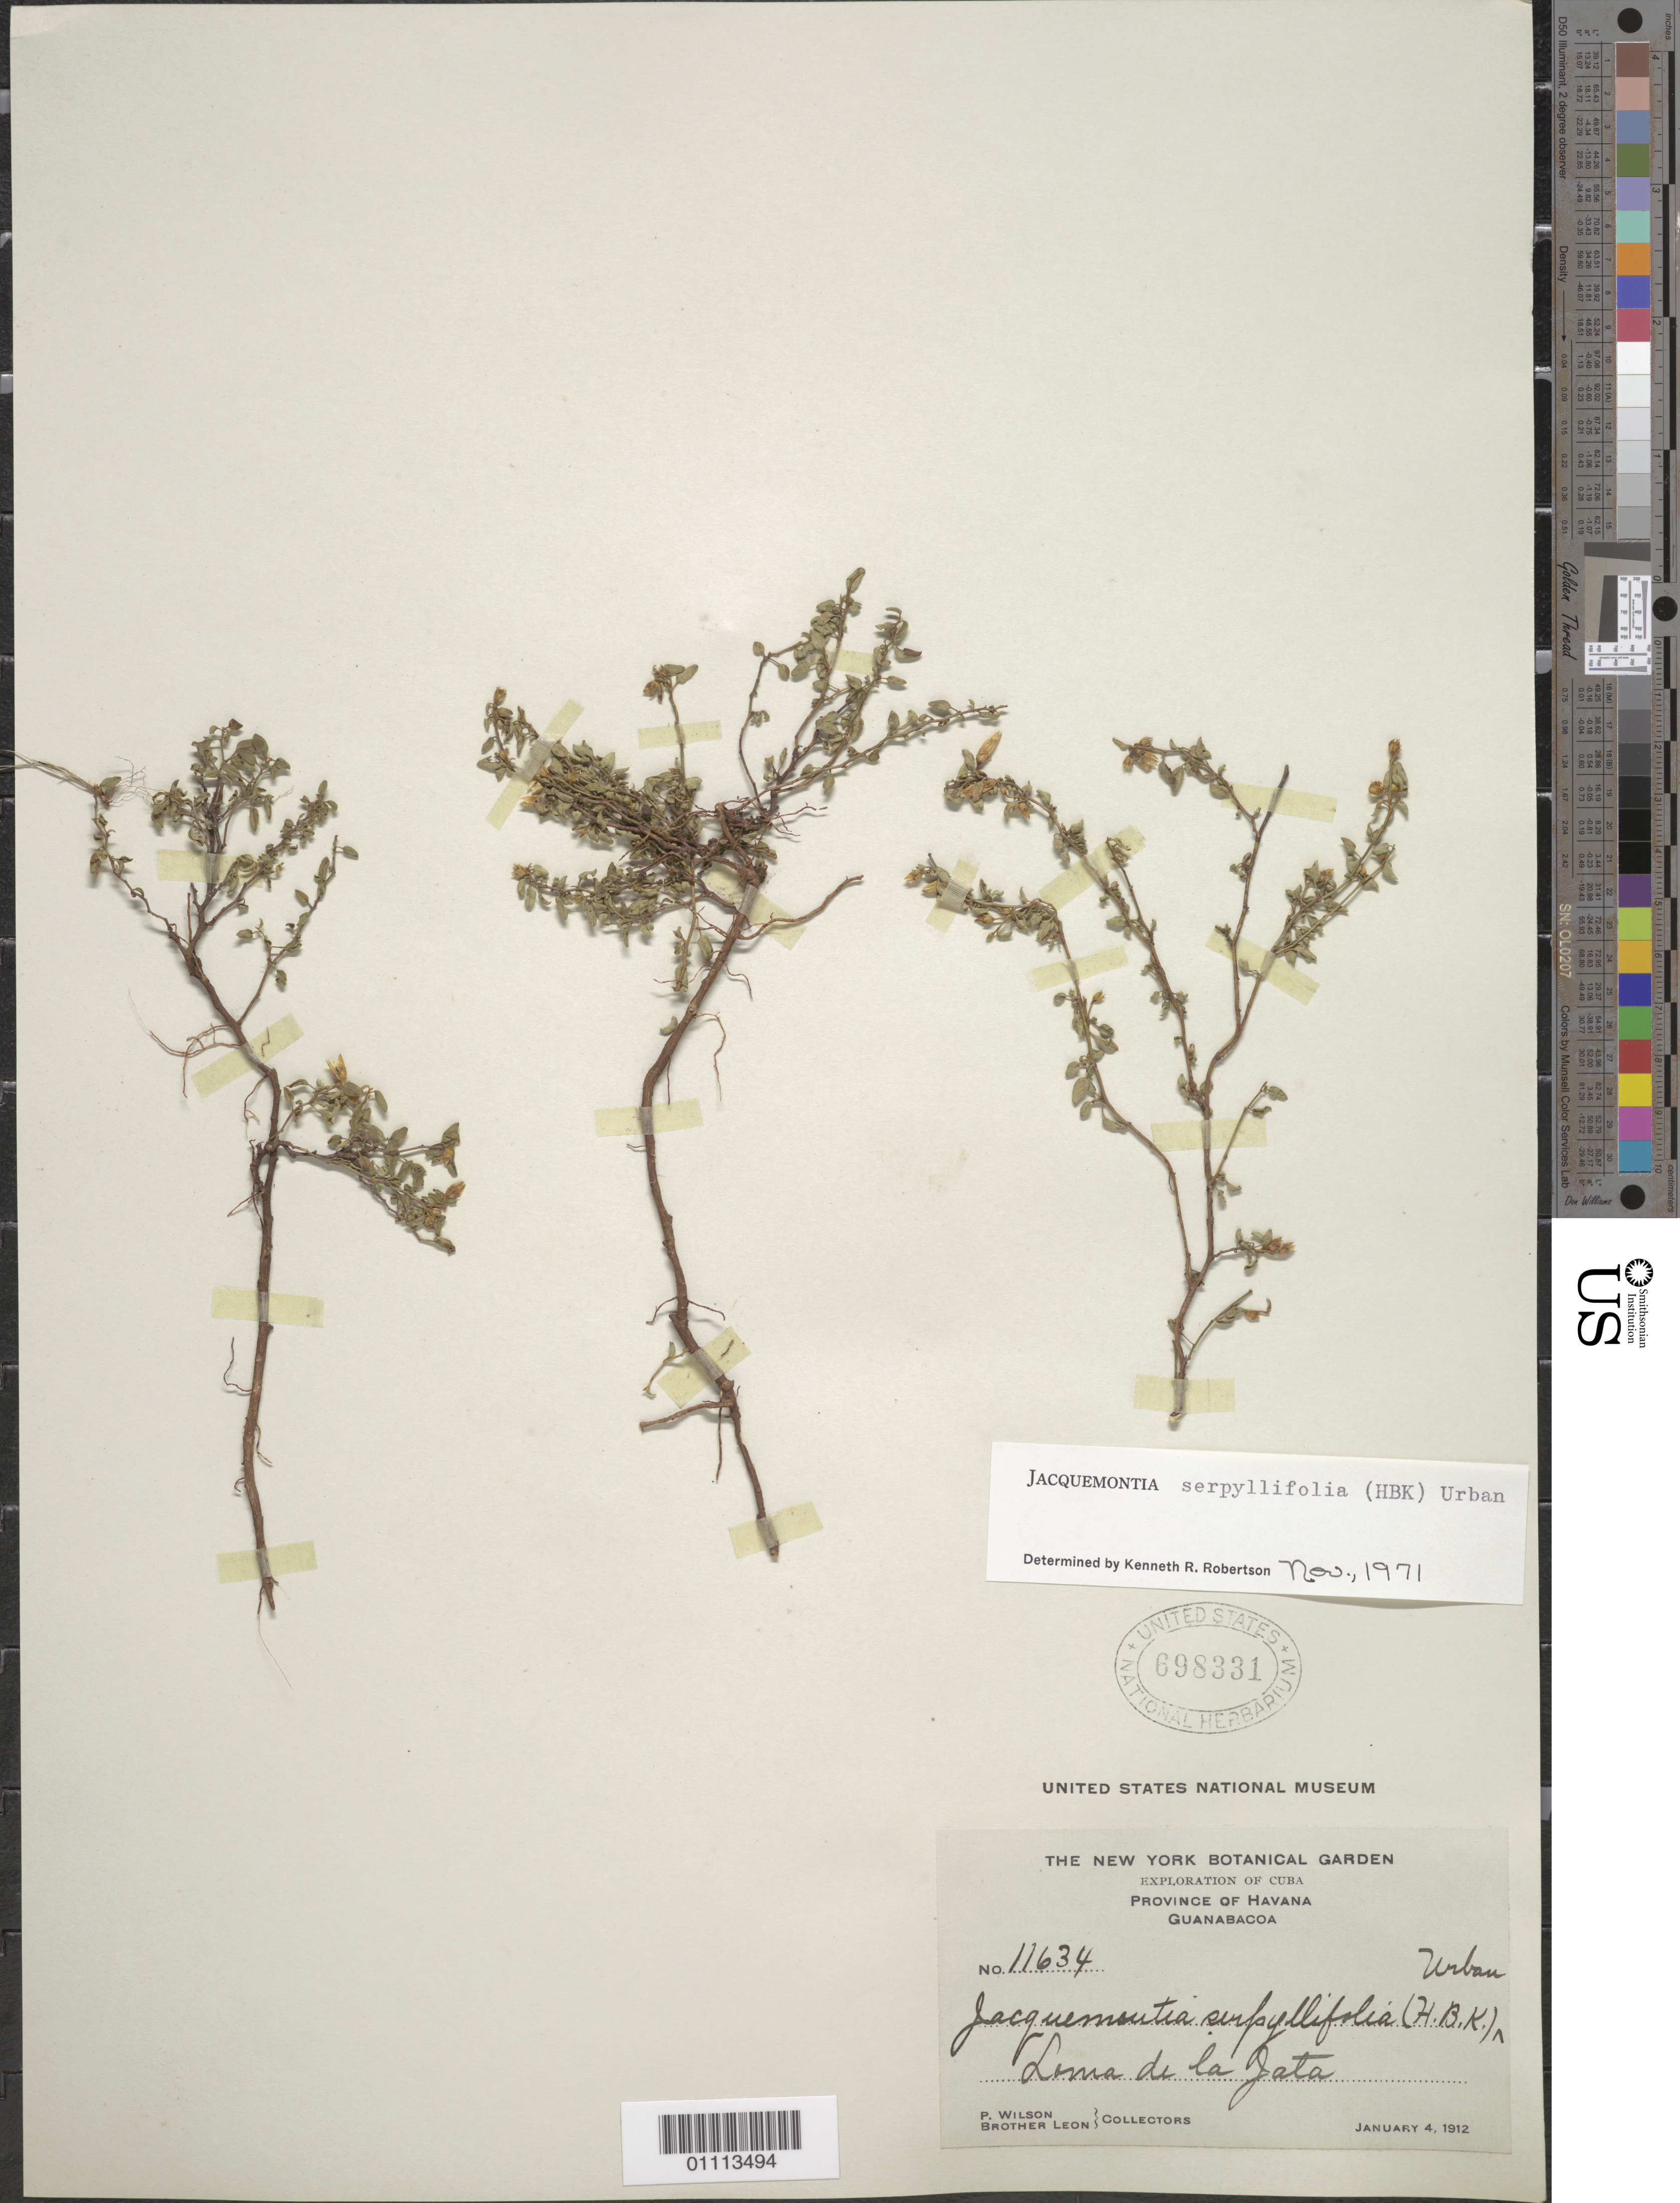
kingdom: Plantae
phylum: Tracheophyta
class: Magnoliopsida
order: Solanales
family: Convolvulaceae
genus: Jacquemontia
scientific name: Jacquemontia serpyllifolia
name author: (Kunth) Urb.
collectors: P. Wilson & Bro. León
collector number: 11634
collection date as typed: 04 Jan 1912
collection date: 1912-01-04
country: Cuba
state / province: La Habana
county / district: Municipio Guanabacoa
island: Cuba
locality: Guanabacoa Loma de la Gata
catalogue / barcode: US 698331